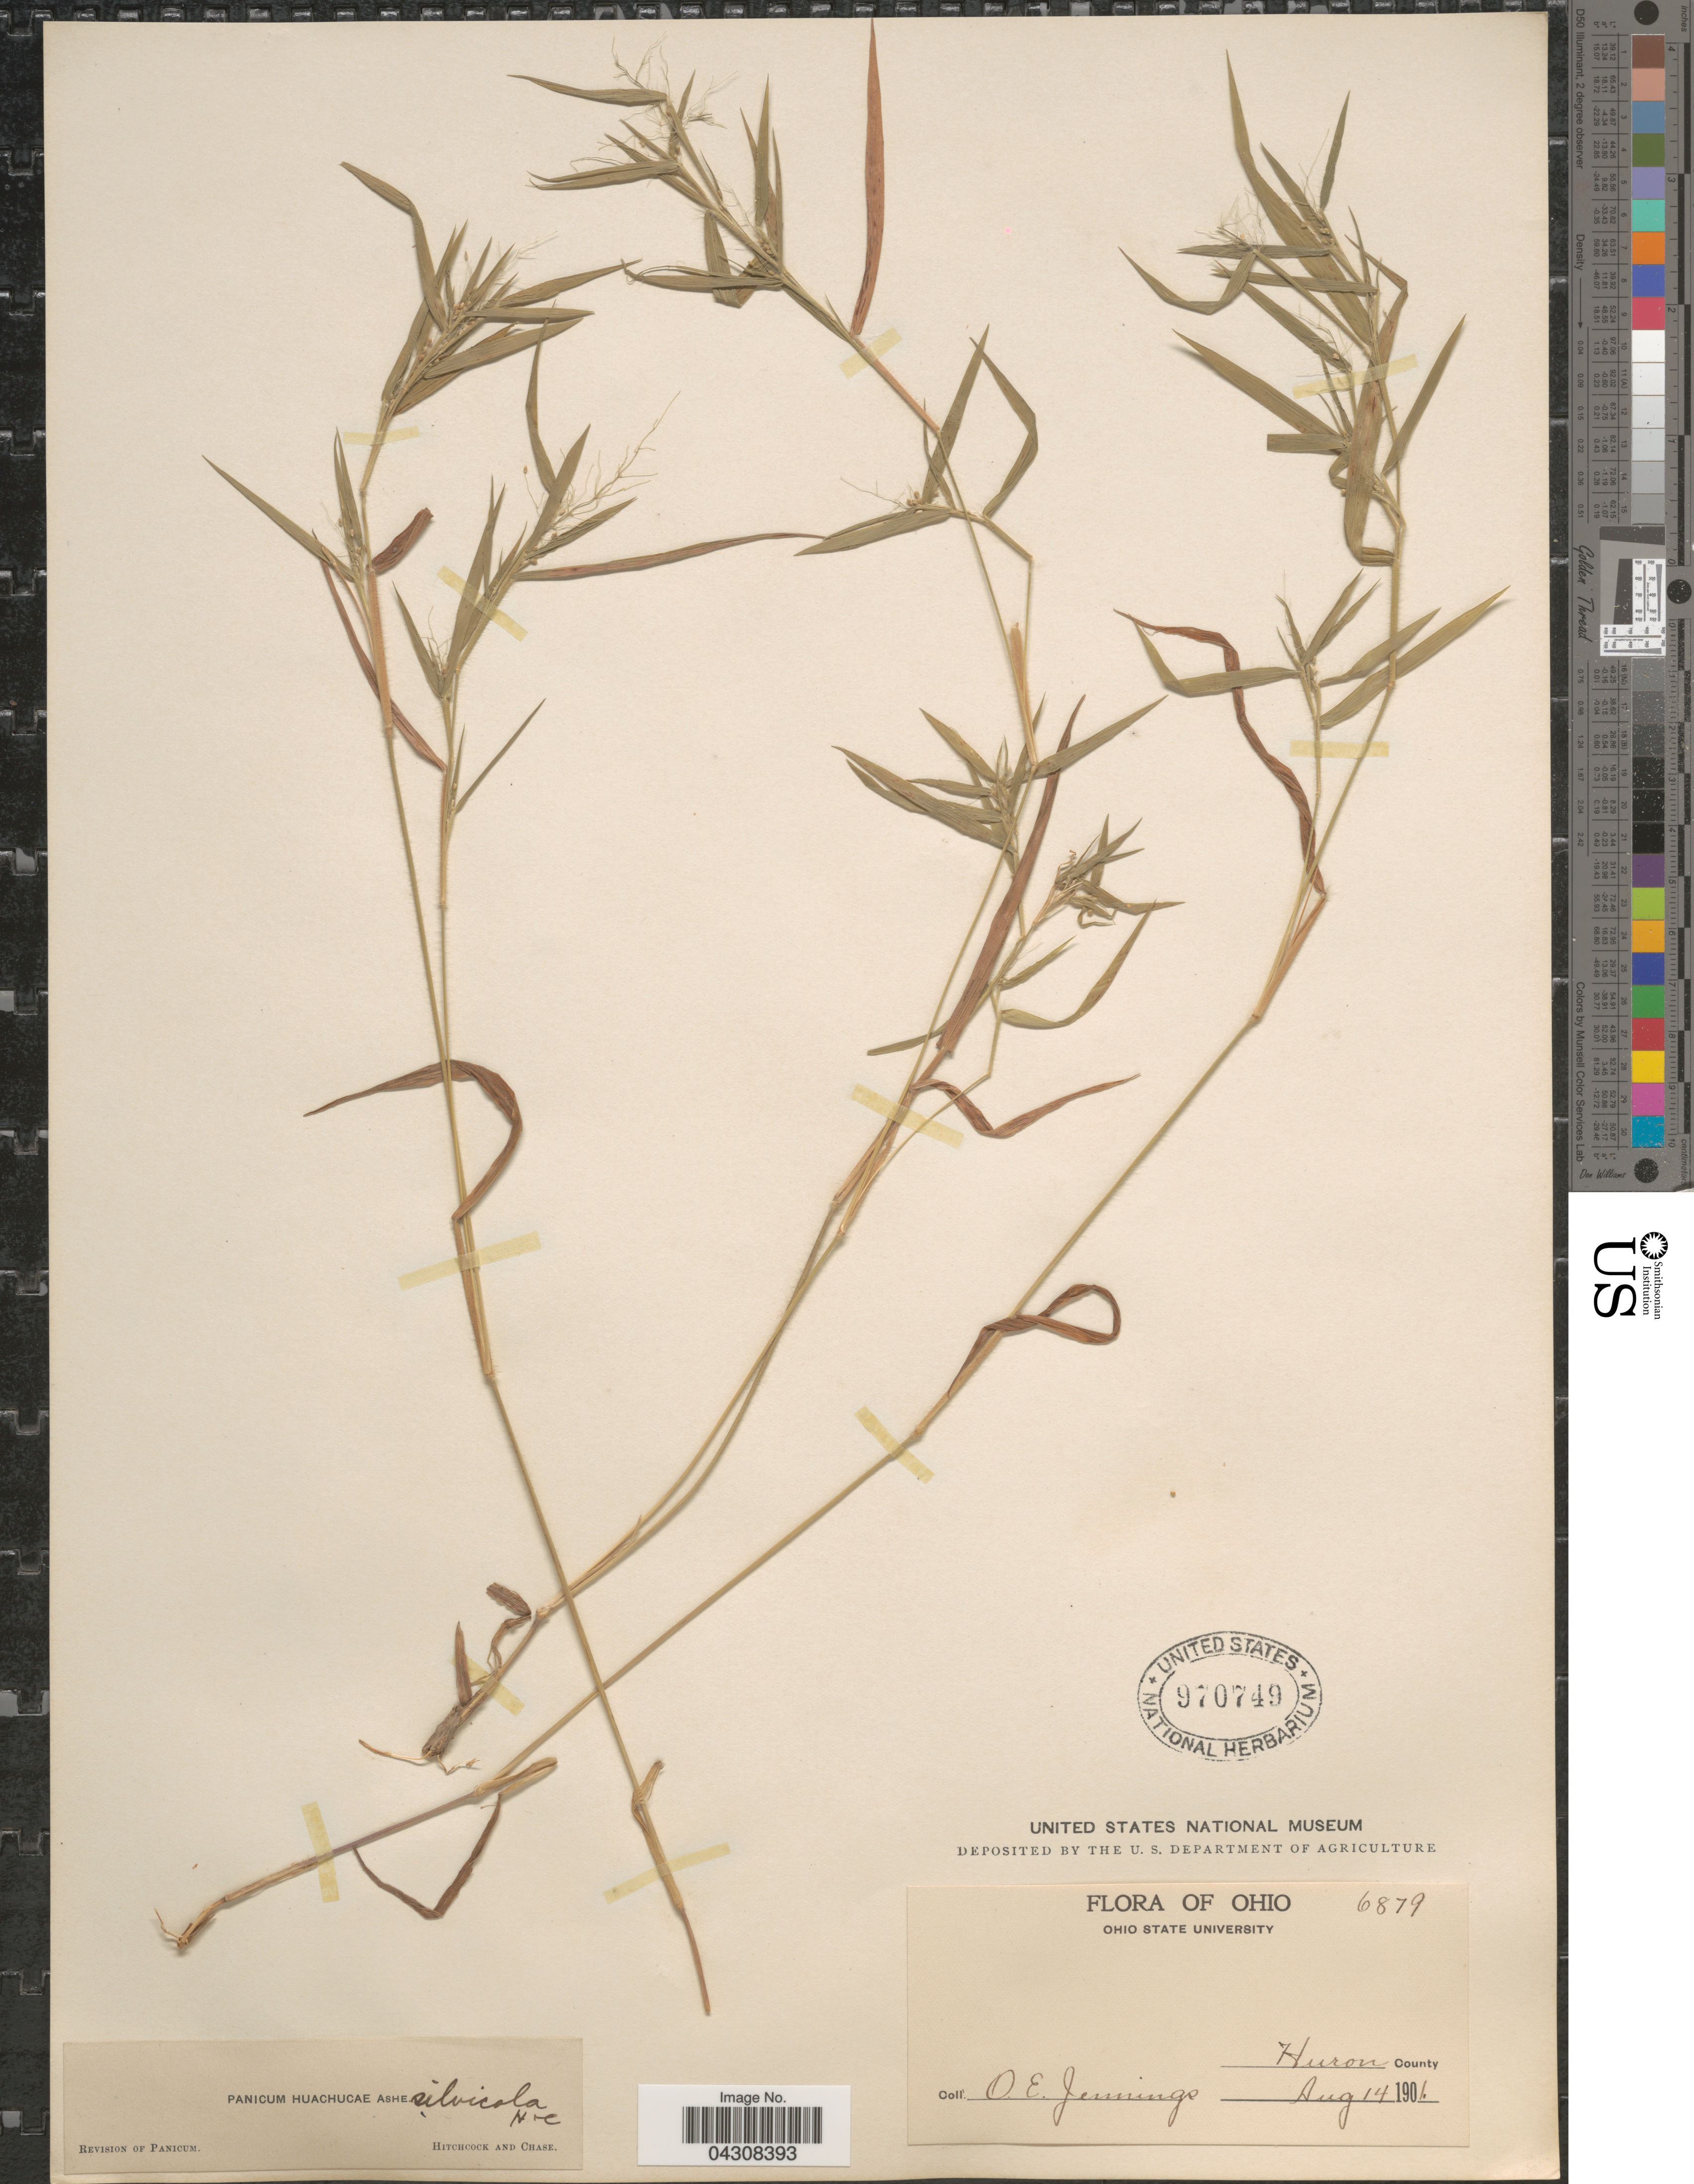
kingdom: Plantae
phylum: Tracheophyta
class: Liliopsida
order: Poales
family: Poaceae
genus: Dichanthelium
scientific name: Dichanthelium acuminatum var. acuminatum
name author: (Sw.) Gould & C.A. Clark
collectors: O. E. Jennings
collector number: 6879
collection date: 1901-08-14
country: United States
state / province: Ohio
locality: Huron County.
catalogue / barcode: US 970749